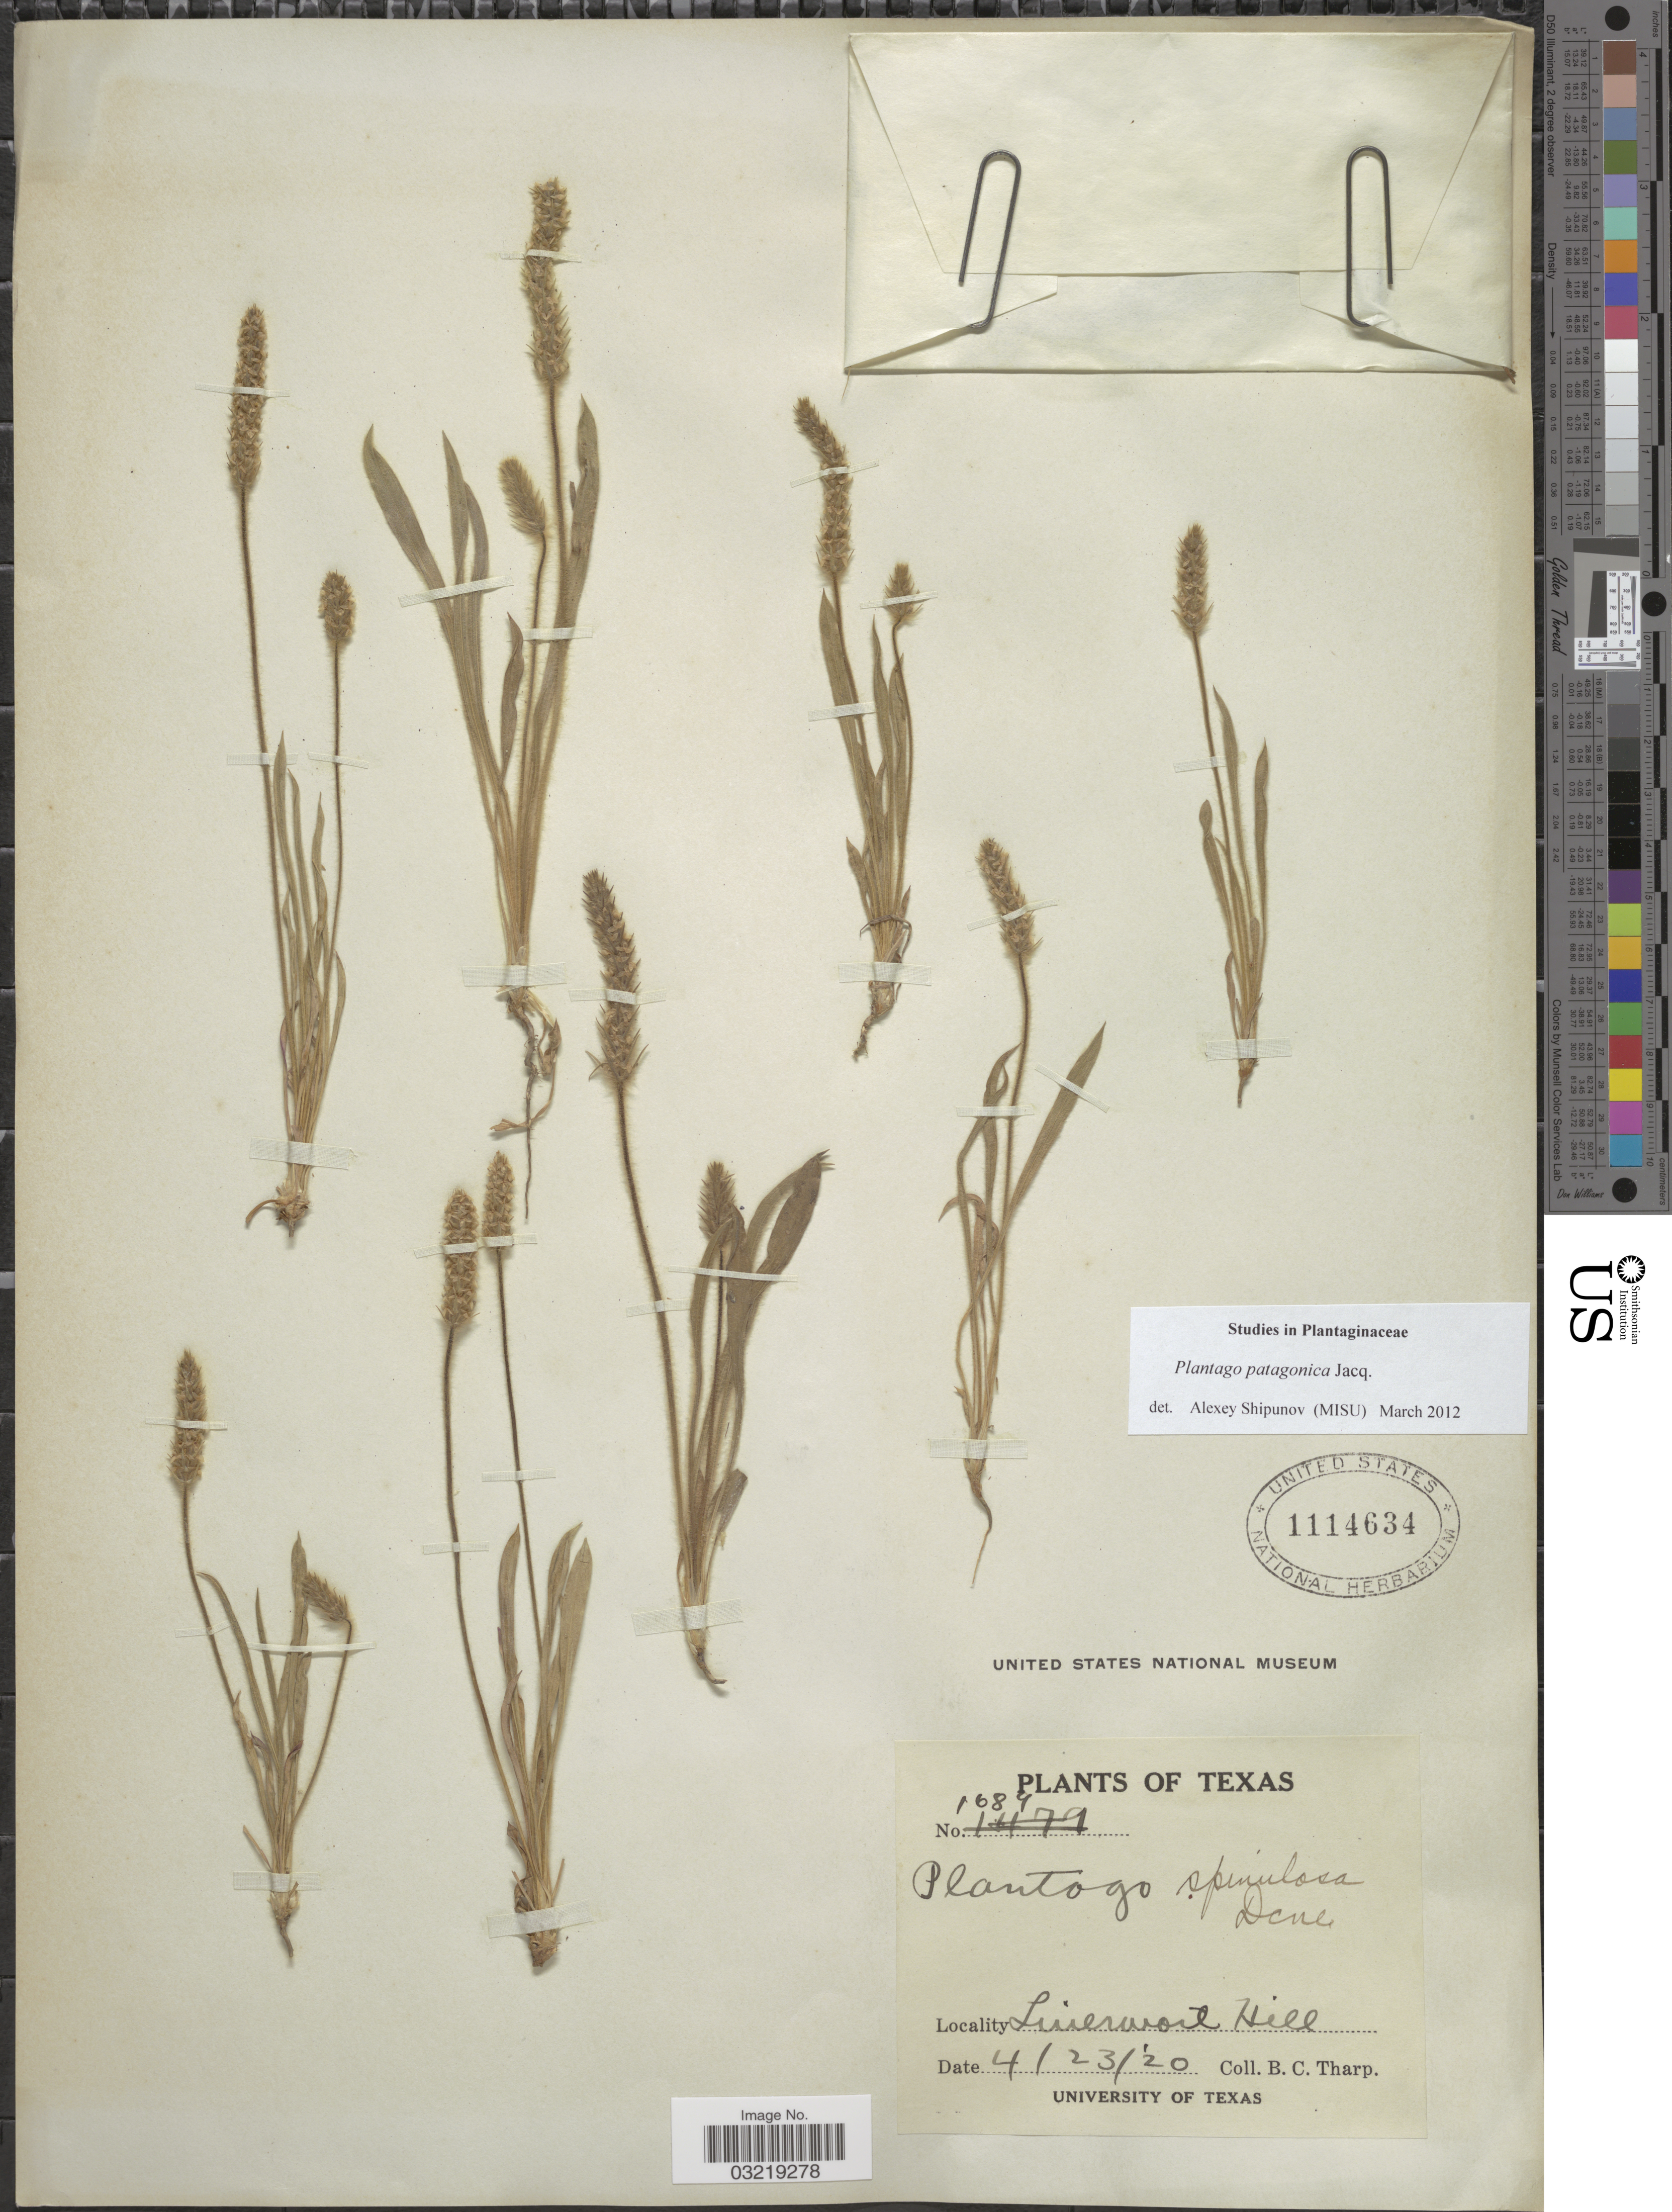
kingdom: Plantae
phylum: Tracheophyta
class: Magnoliopsida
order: Lamiales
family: Plantaginaceae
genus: Plantago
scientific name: Plantago patagonica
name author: Jacq.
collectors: B. C. Tharp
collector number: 1684*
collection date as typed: Transcribed d/m/y: 23/4/20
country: United States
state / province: Texas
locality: Liverwort hill.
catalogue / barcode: US 1114634